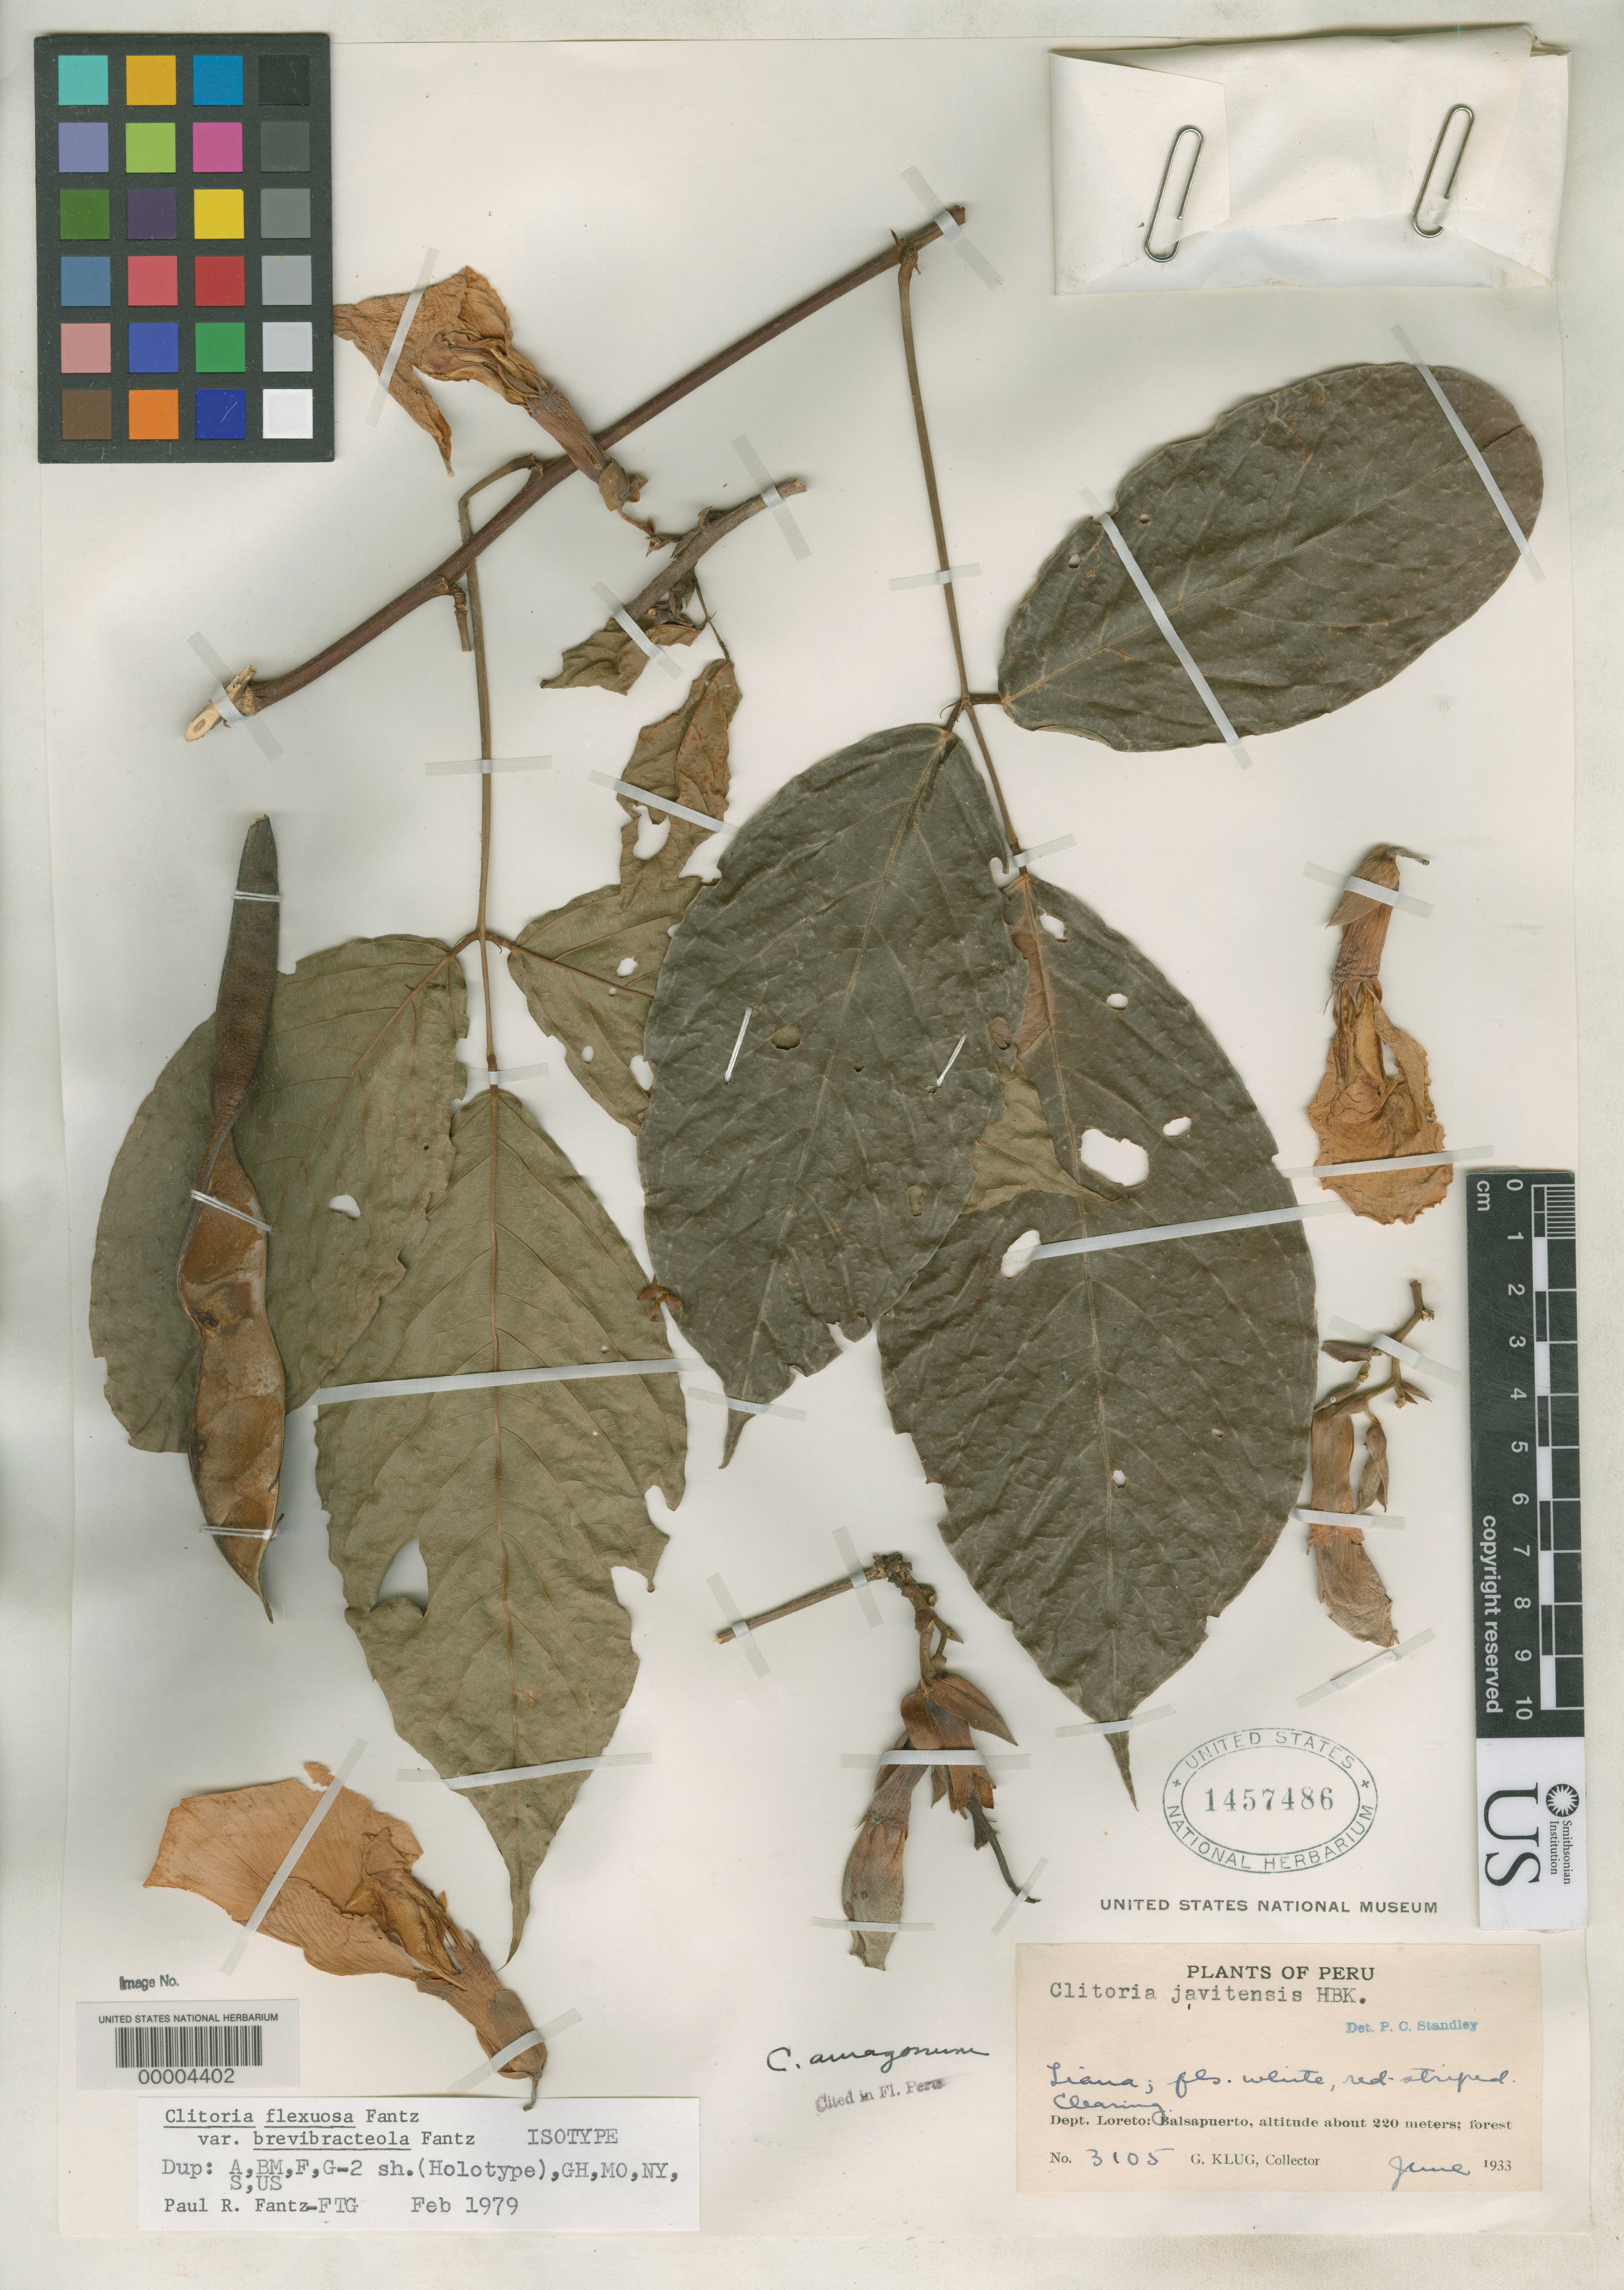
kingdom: Plantae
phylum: Tracheophyta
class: Magnoliopsida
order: Fabales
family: Fabaceae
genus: Clitoria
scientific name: Clitoria flexuosa var. brevibracteola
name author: Fantz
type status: Isotype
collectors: G. Klug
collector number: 3105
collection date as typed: Jun 1933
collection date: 1933-06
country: Peru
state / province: Loreto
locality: Balsapuerto.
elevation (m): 220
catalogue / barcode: US 1457486